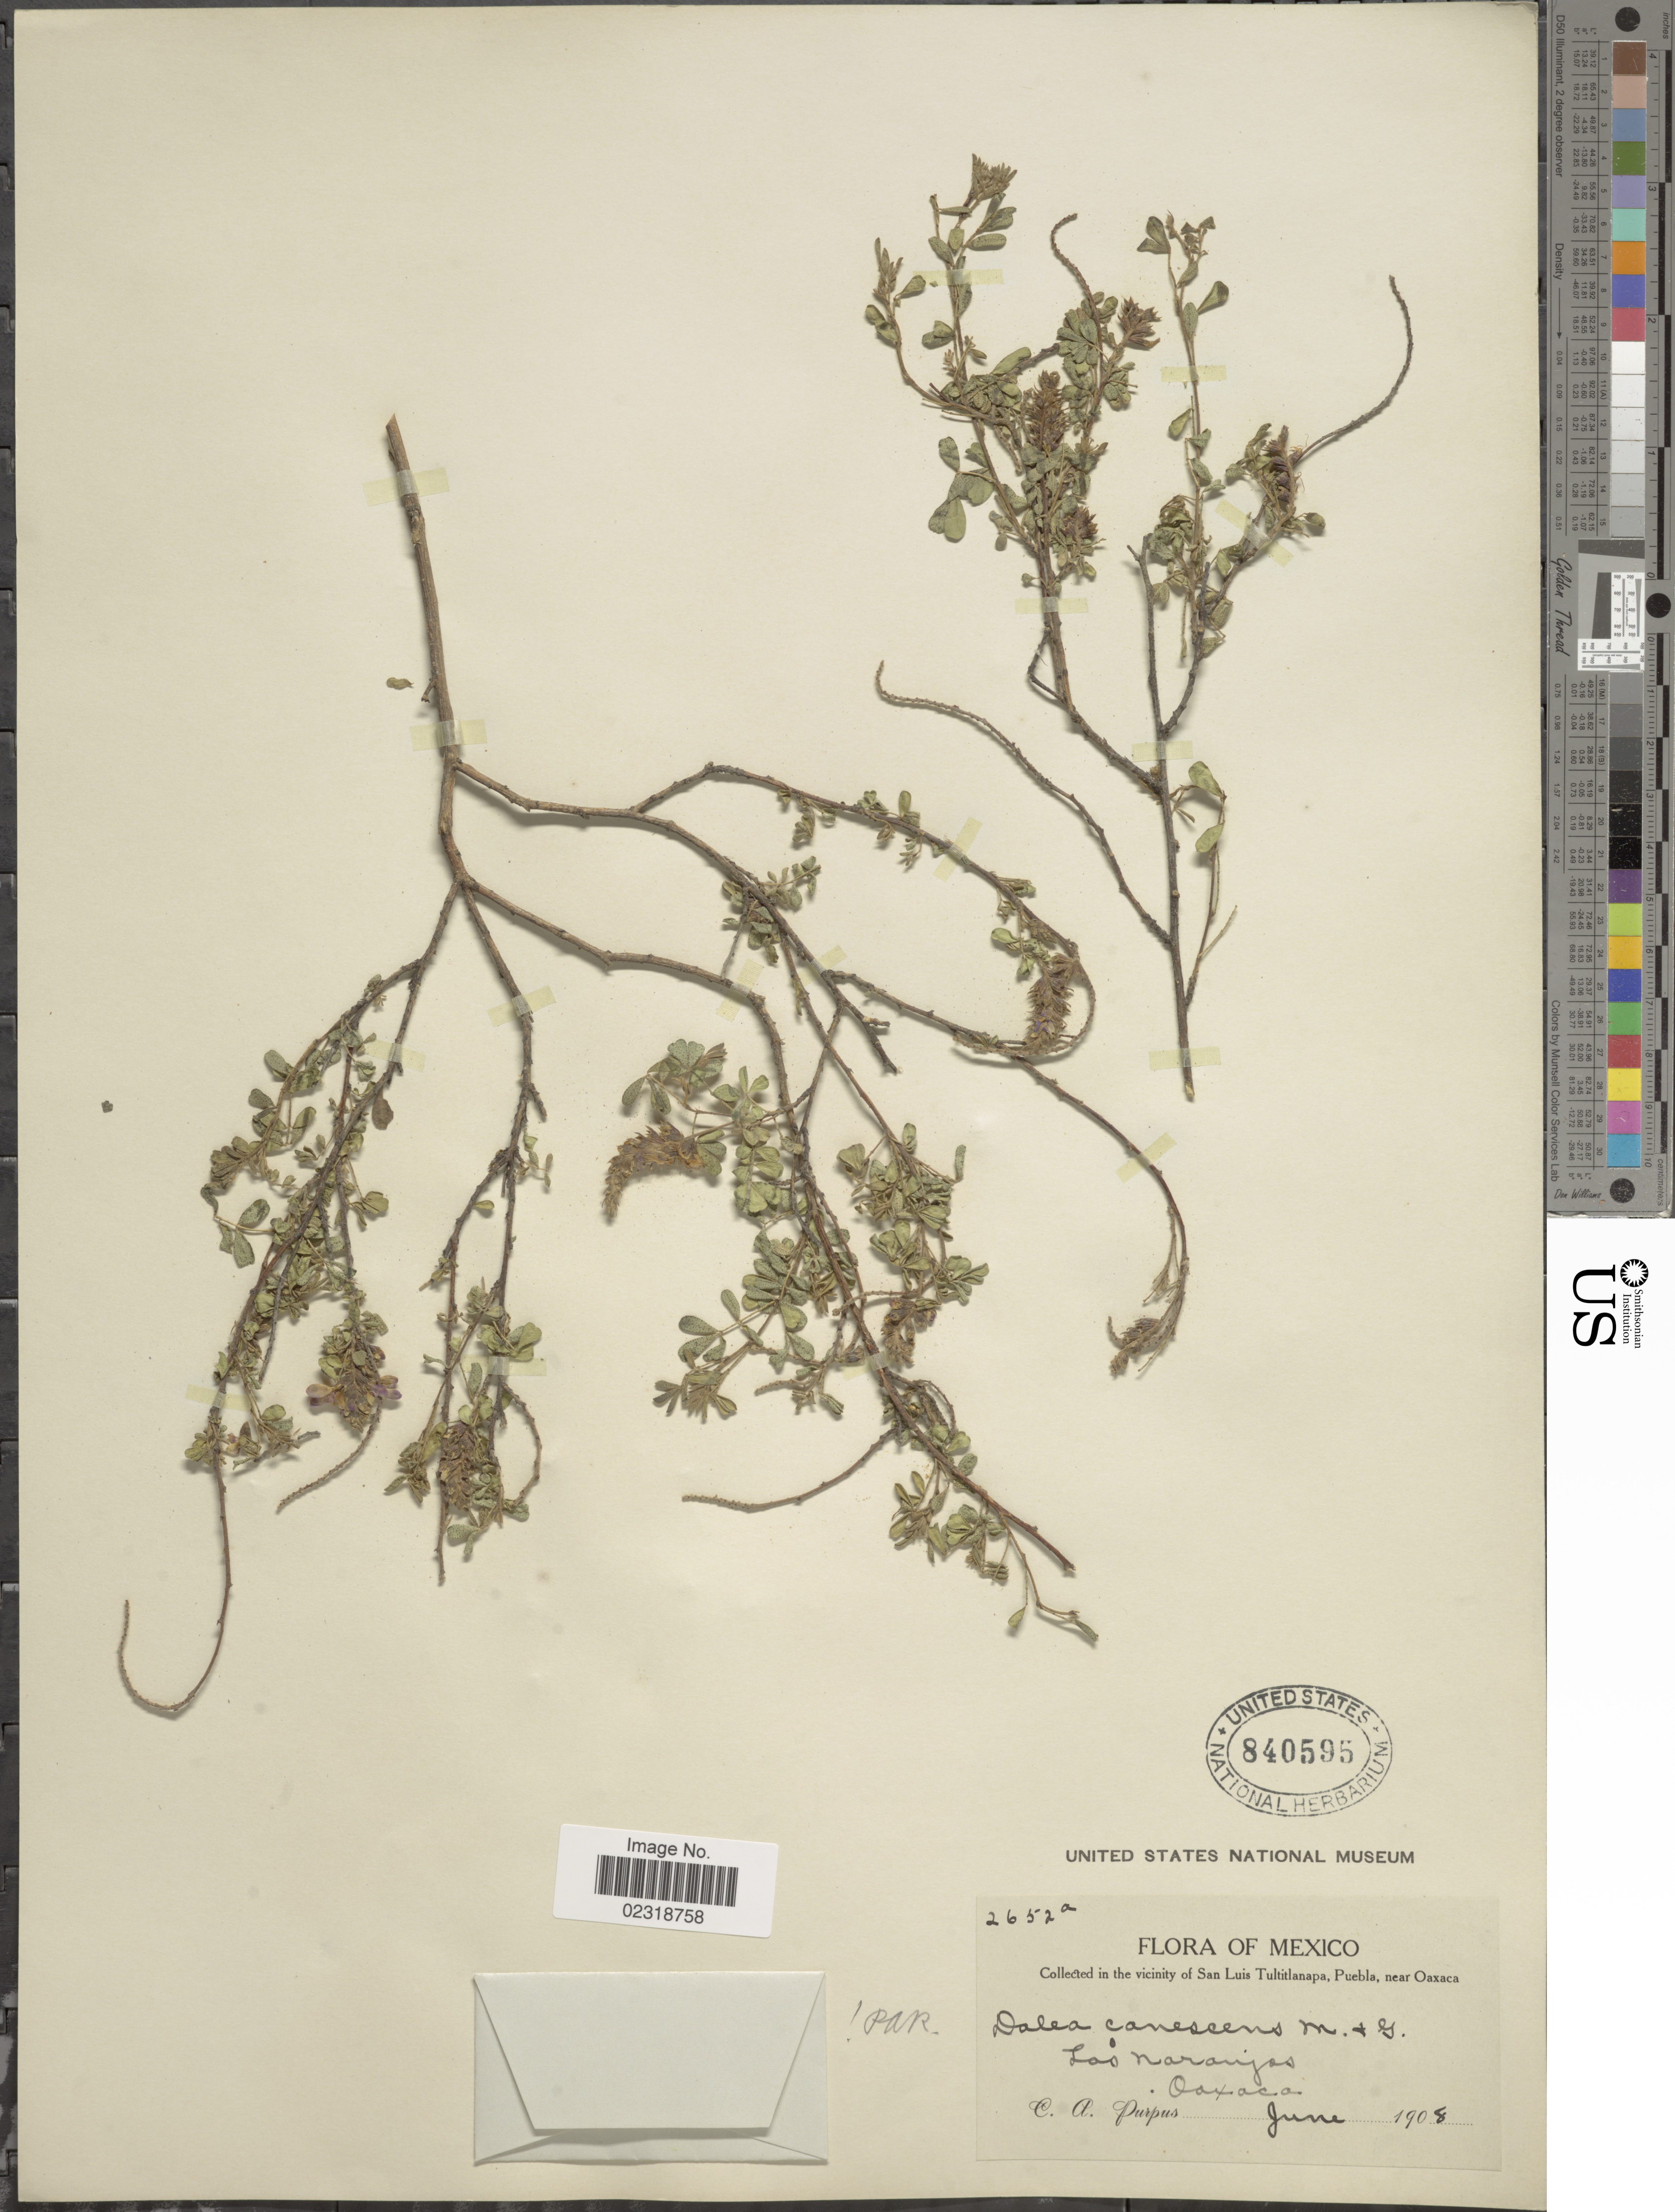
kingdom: Plantae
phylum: Tracheophyta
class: Magnoliopsida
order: Fabales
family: Fabaceae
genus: Dalea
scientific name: Dalea bicolor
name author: Humb. & Bonpl. ex Willd.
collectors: C. A. Purpus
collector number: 265a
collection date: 1908-06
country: Mexico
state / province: Oaxaca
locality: Las Naranjas, in the vicinity of San Luis Tultitlanapa, Puebla, near Oaxaca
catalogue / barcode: US 840595